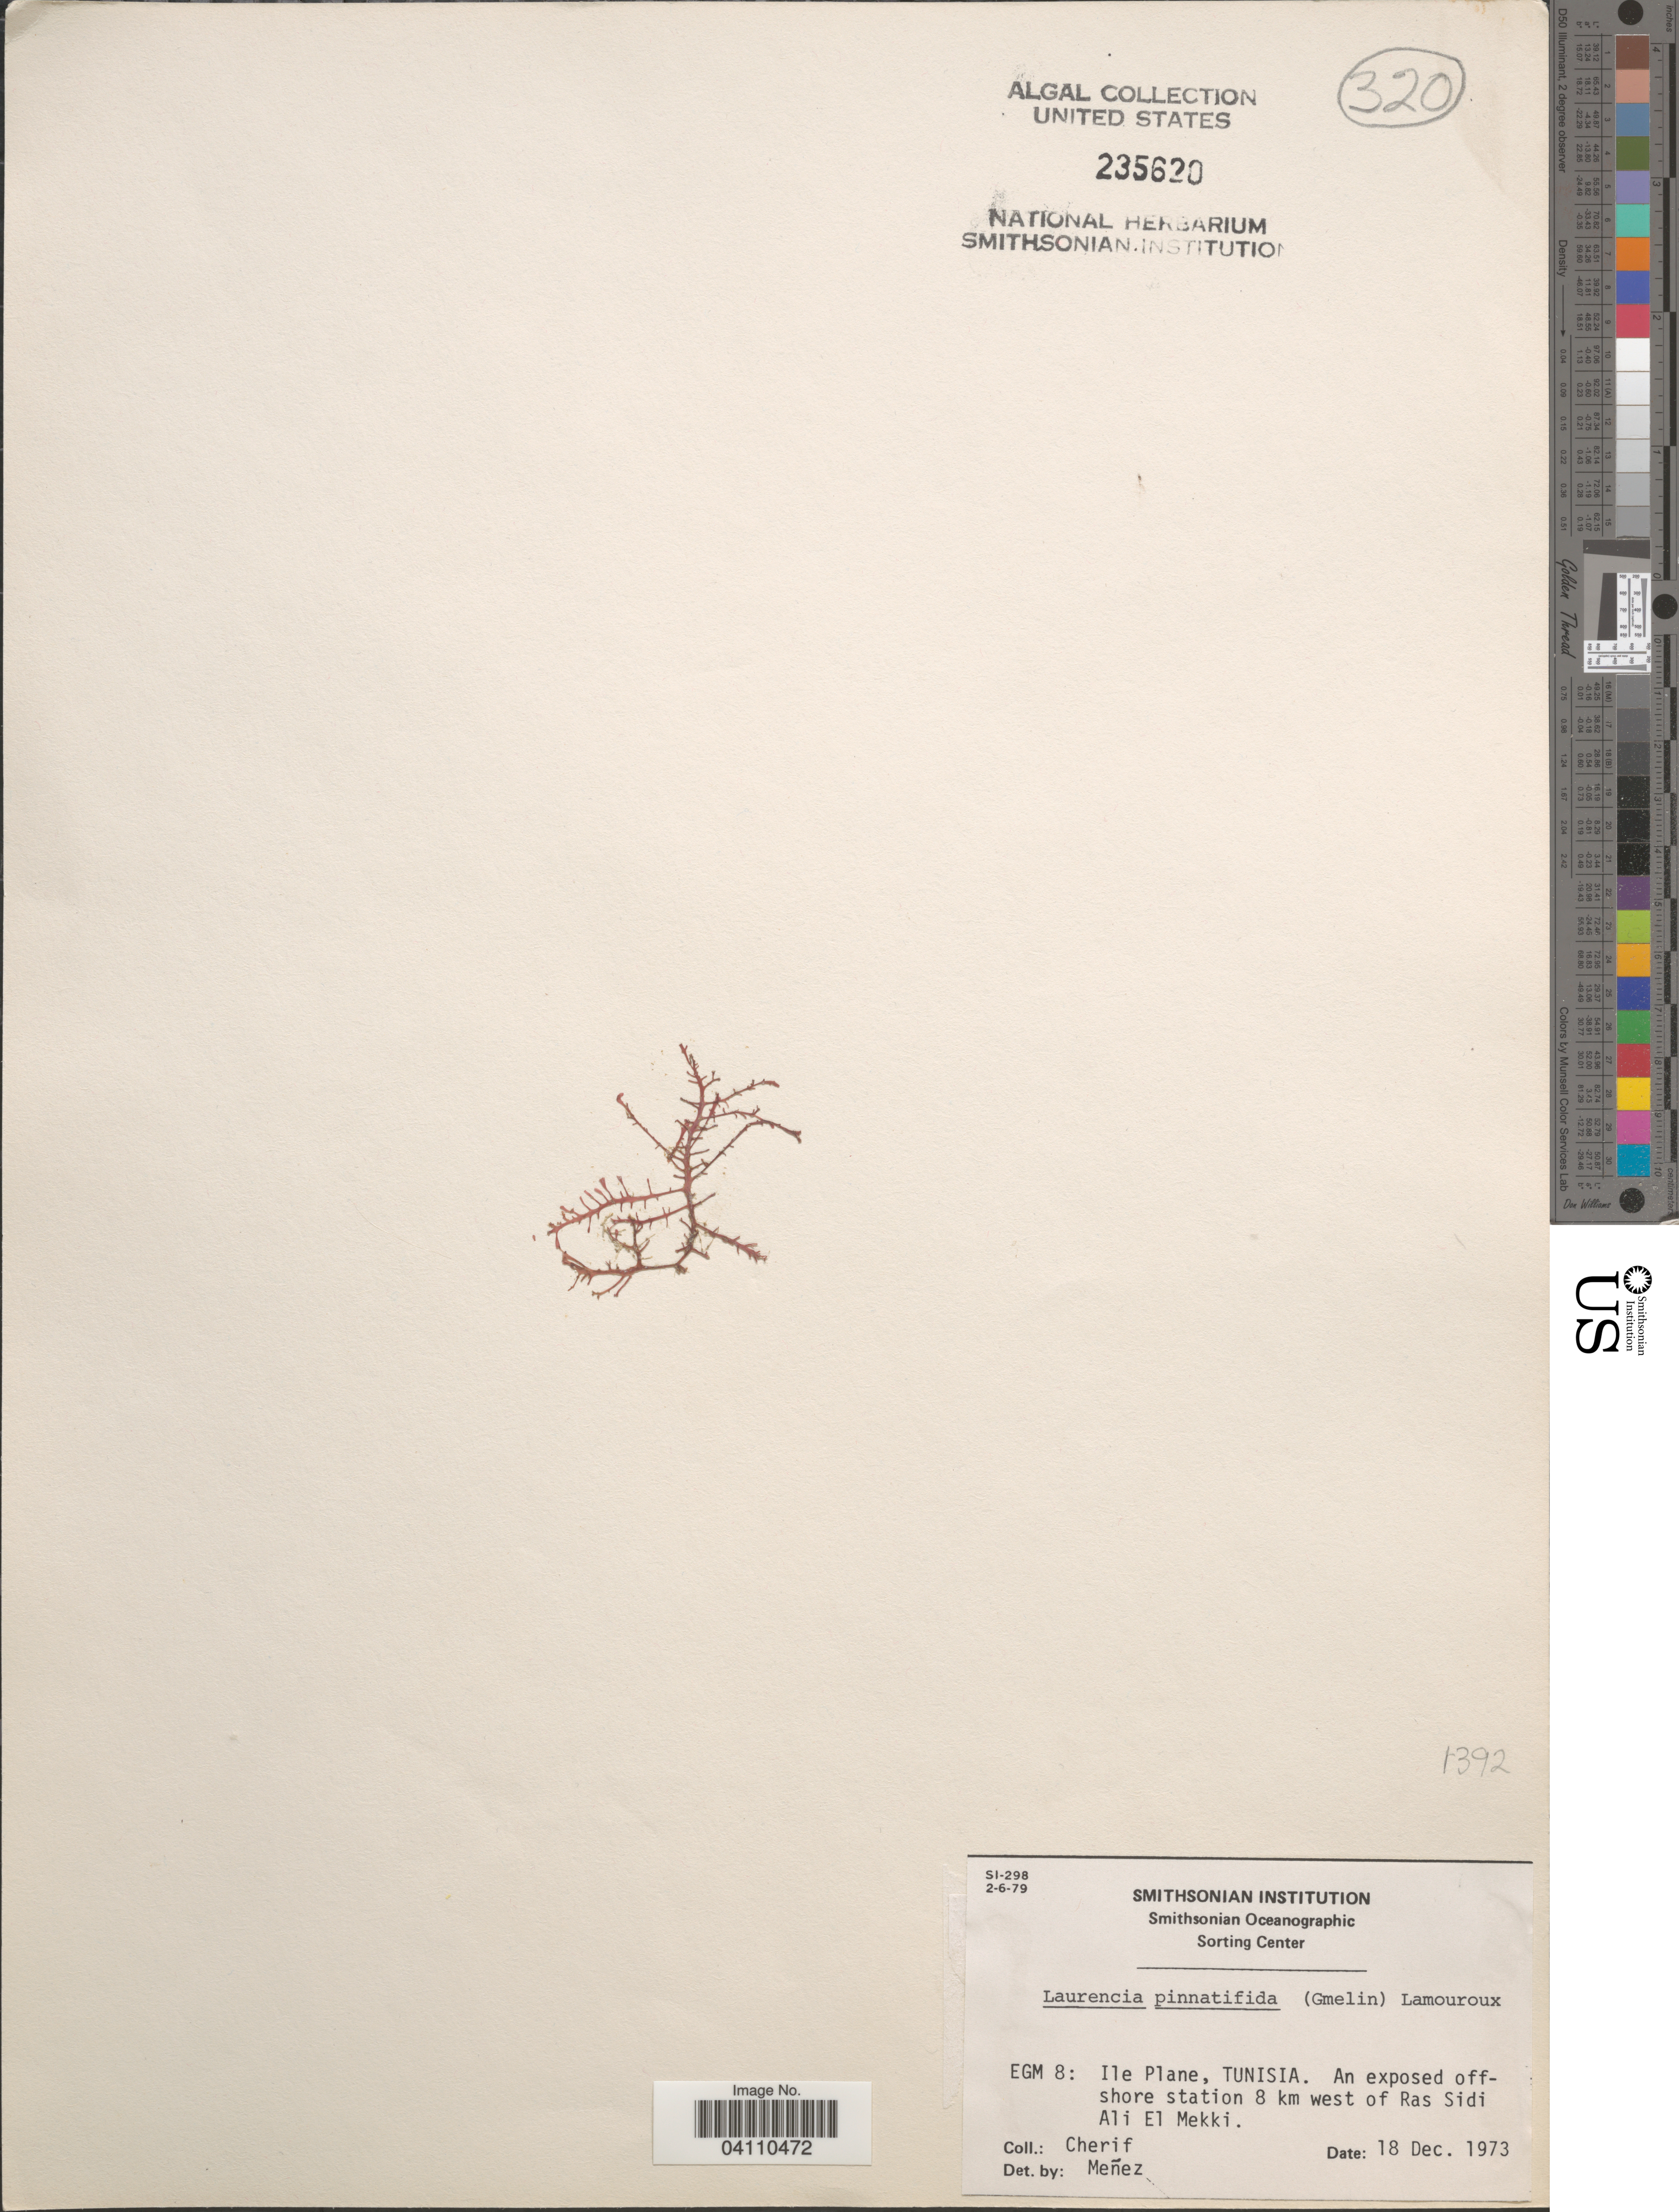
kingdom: Plantae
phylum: Rhodophyta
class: Florideophyceae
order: Ceramiales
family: Rhodomelaceae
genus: Osmundea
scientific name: Osmundea pinnatifida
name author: (Huds.) Stackh.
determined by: Algae name updating Project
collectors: -. Cherif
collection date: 1973-12-18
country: Tunisia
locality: EGM 8: Ile Plane, Tunisia. An exposed off-shore station 8 km west of Ras Sidi Ali El Mekki.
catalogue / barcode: US 235620